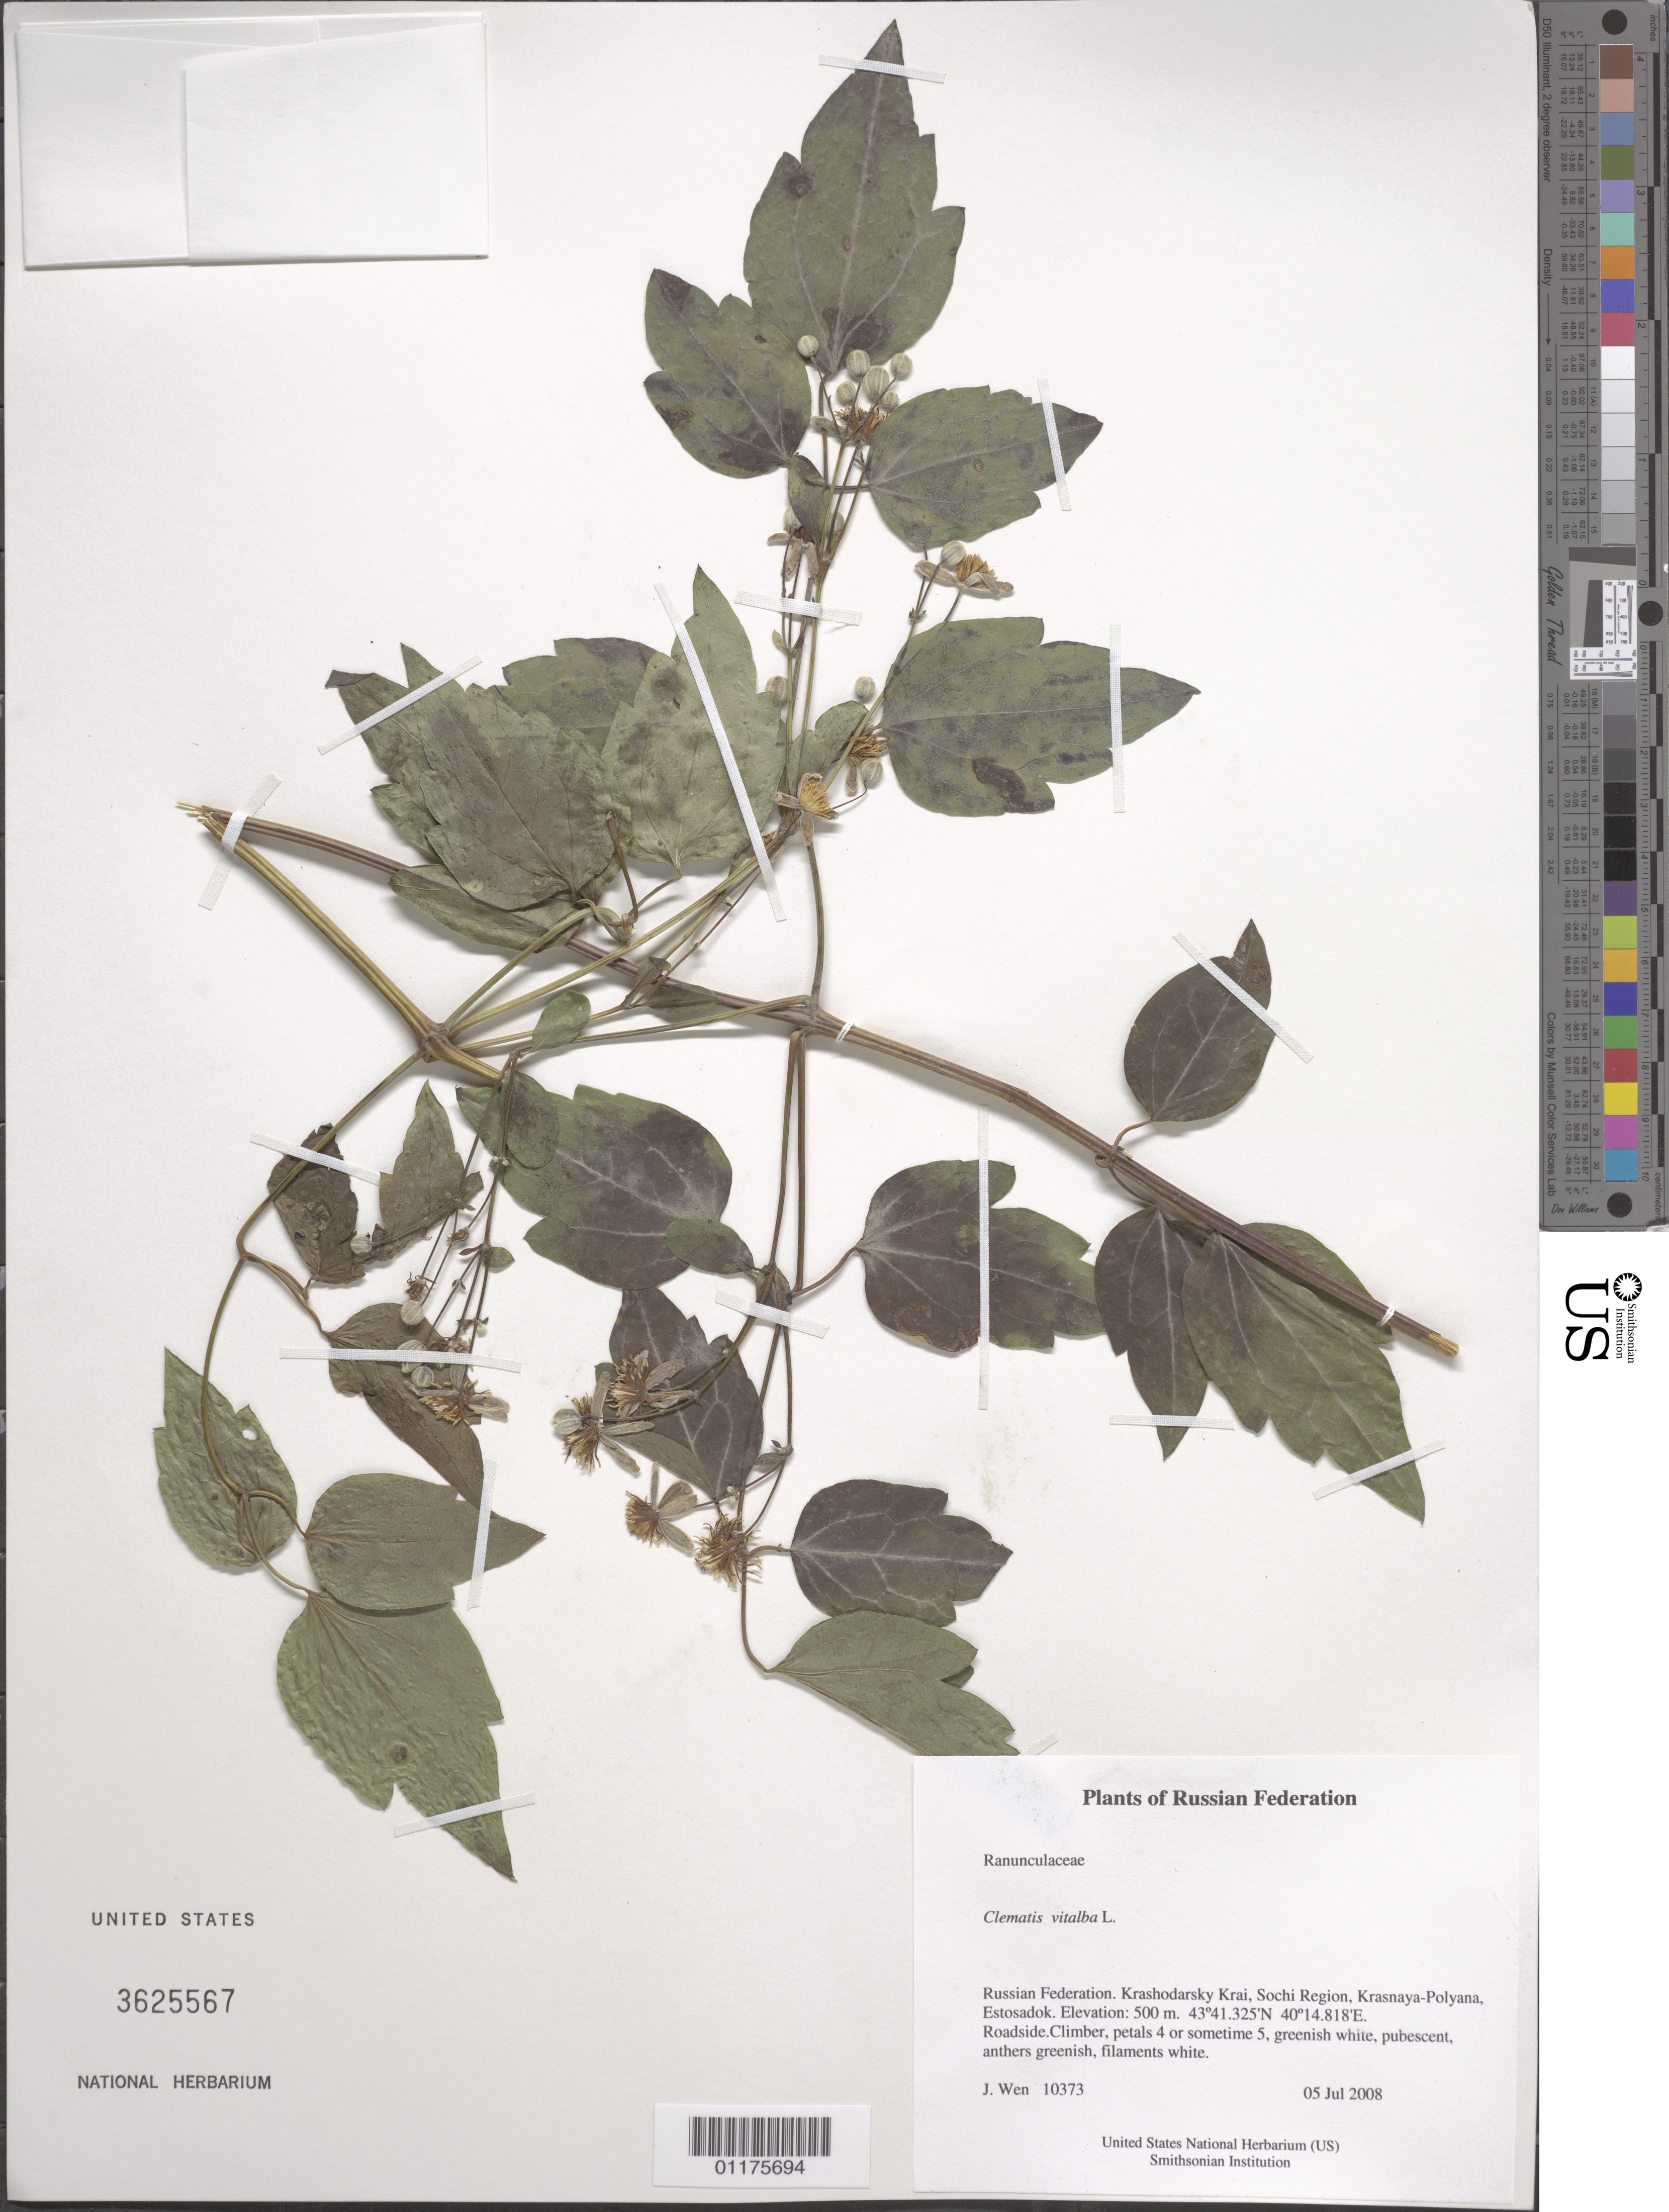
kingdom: Plantae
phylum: Tracheophyta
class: Magnoliopsida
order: Ranunculales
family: Ranunculaceae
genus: Clematis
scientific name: Clematis vitalba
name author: L.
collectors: J. Wen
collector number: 10373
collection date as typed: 05 Jul 2008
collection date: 2008-07-05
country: Russian Federation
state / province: Krasnodar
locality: Krashodarsky Krai, Sochi Region, Krasnaya-Polyana, Estosadok.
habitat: Roadside.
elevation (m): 500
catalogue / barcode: US 3625567